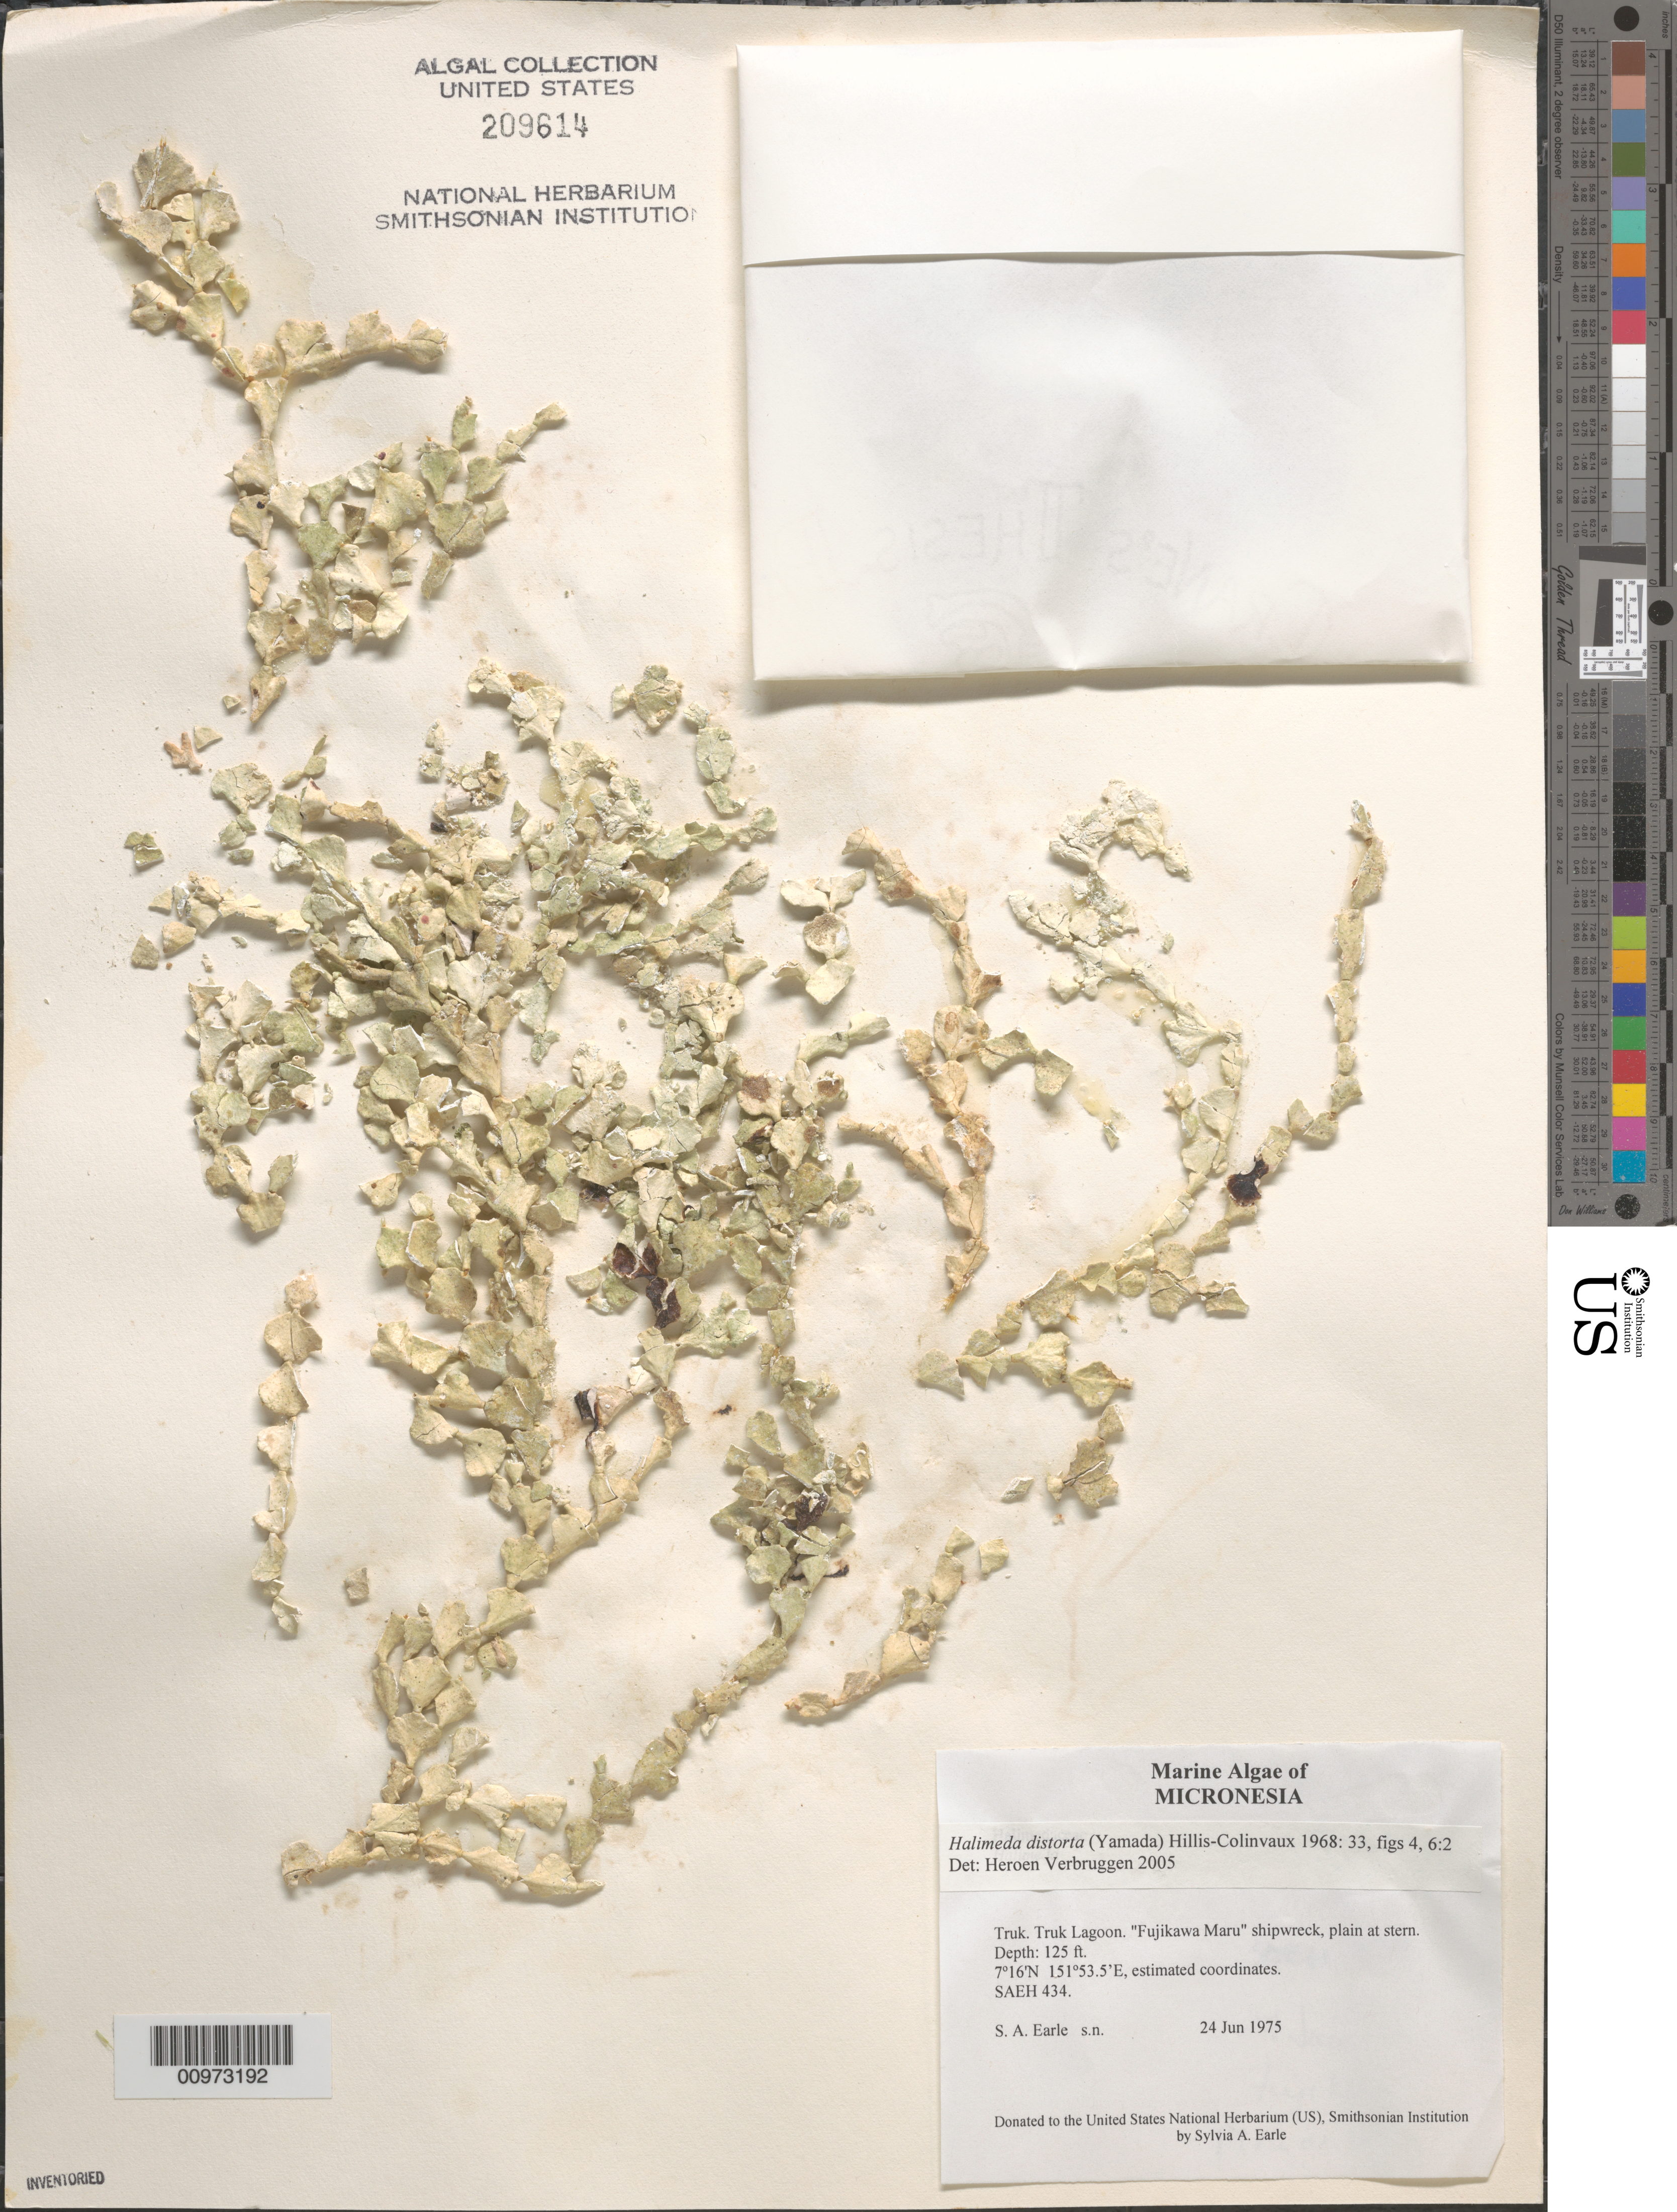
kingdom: Plantae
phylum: Chlorophyta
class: Ulvophyceae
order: Bryopsidales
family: Halimedaceae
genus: Halimeda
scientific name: Halimeda distorta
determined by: Verbruggen, H.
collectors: S. A. Earle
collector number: SAEH 434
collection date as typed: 24 Jun 1975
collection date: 1975-06-24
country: Micronesia, Federated States of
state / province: Truk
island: Truk (Chuuk) Is.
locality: Chuuk Lagoon (Truk Lagoon), Fujikawa Maru shipwreck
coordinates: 7 16'N, 151 53.5'E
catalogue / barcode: US 209614